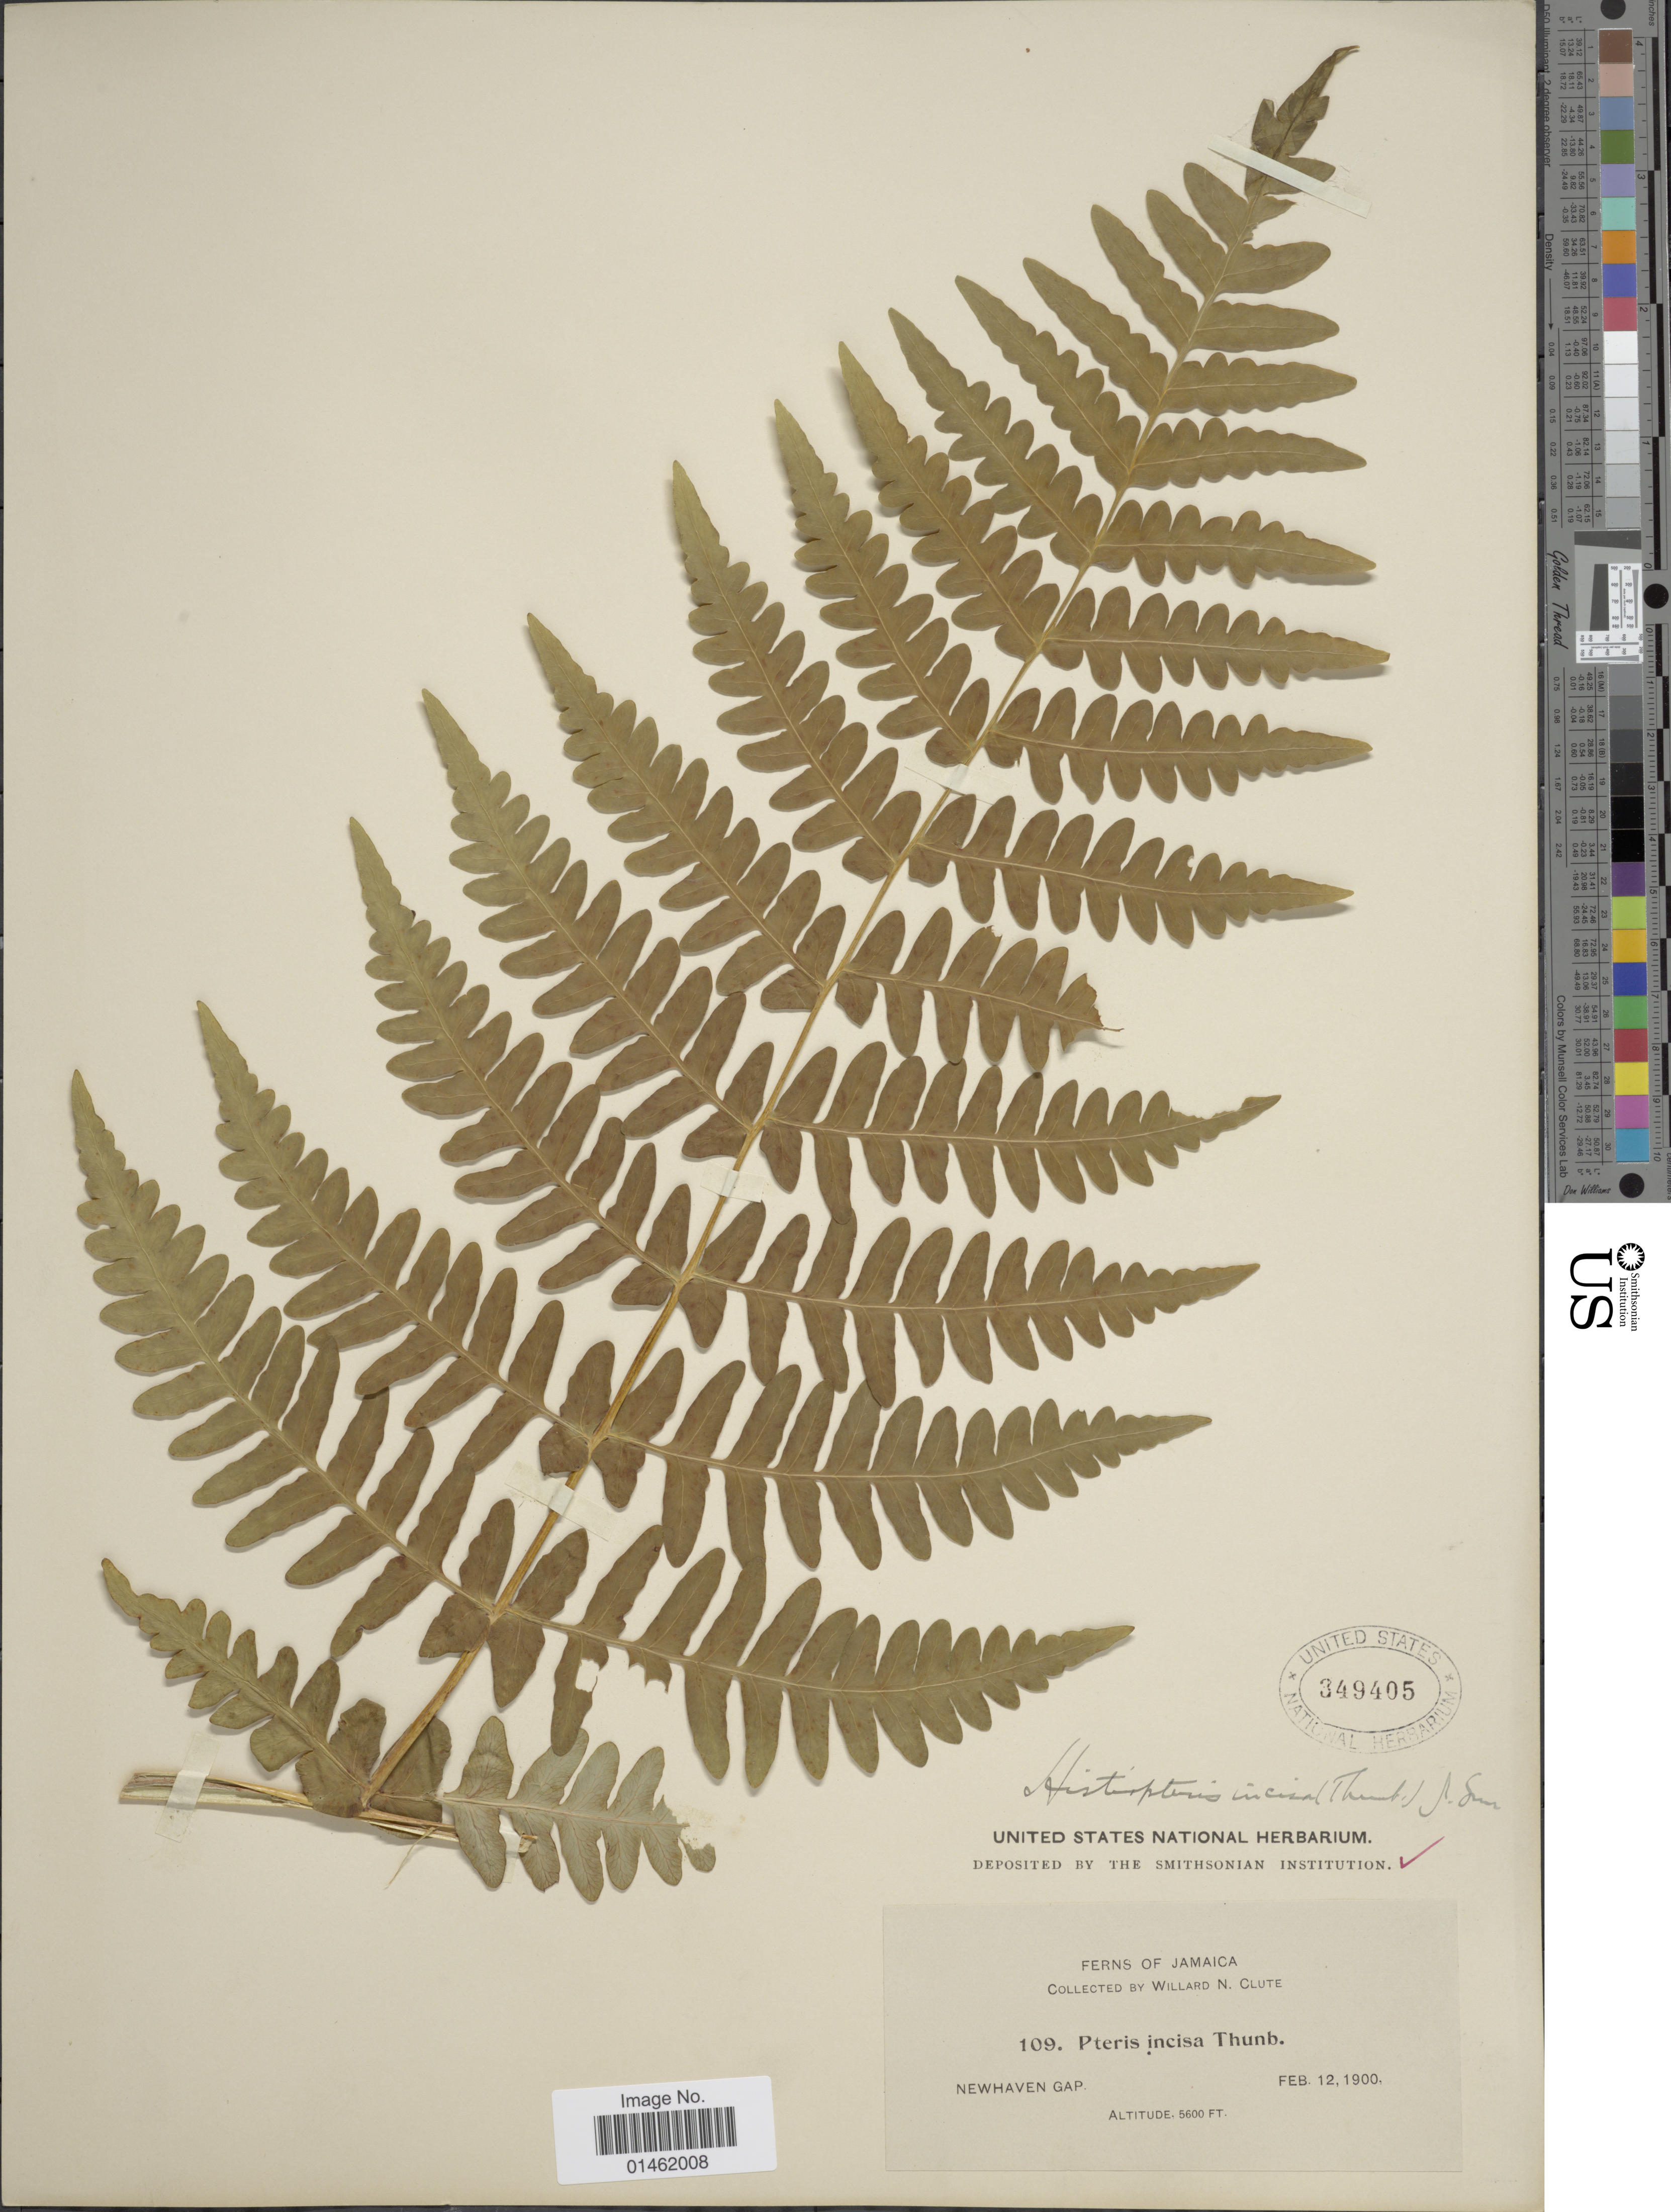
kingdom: Plantae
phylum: Tracheophyta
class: Polypodiopsida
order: Polypodiales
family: Dennstaedtiaceae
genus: Histiopteris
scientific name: Histiopteris incisa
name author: (Thunb.) J. Sm.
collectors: W. N. Clute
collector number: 109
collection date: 1900-02-12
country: Jamaica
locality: Newhaven Gap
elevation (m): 1707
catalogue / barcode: US 349405